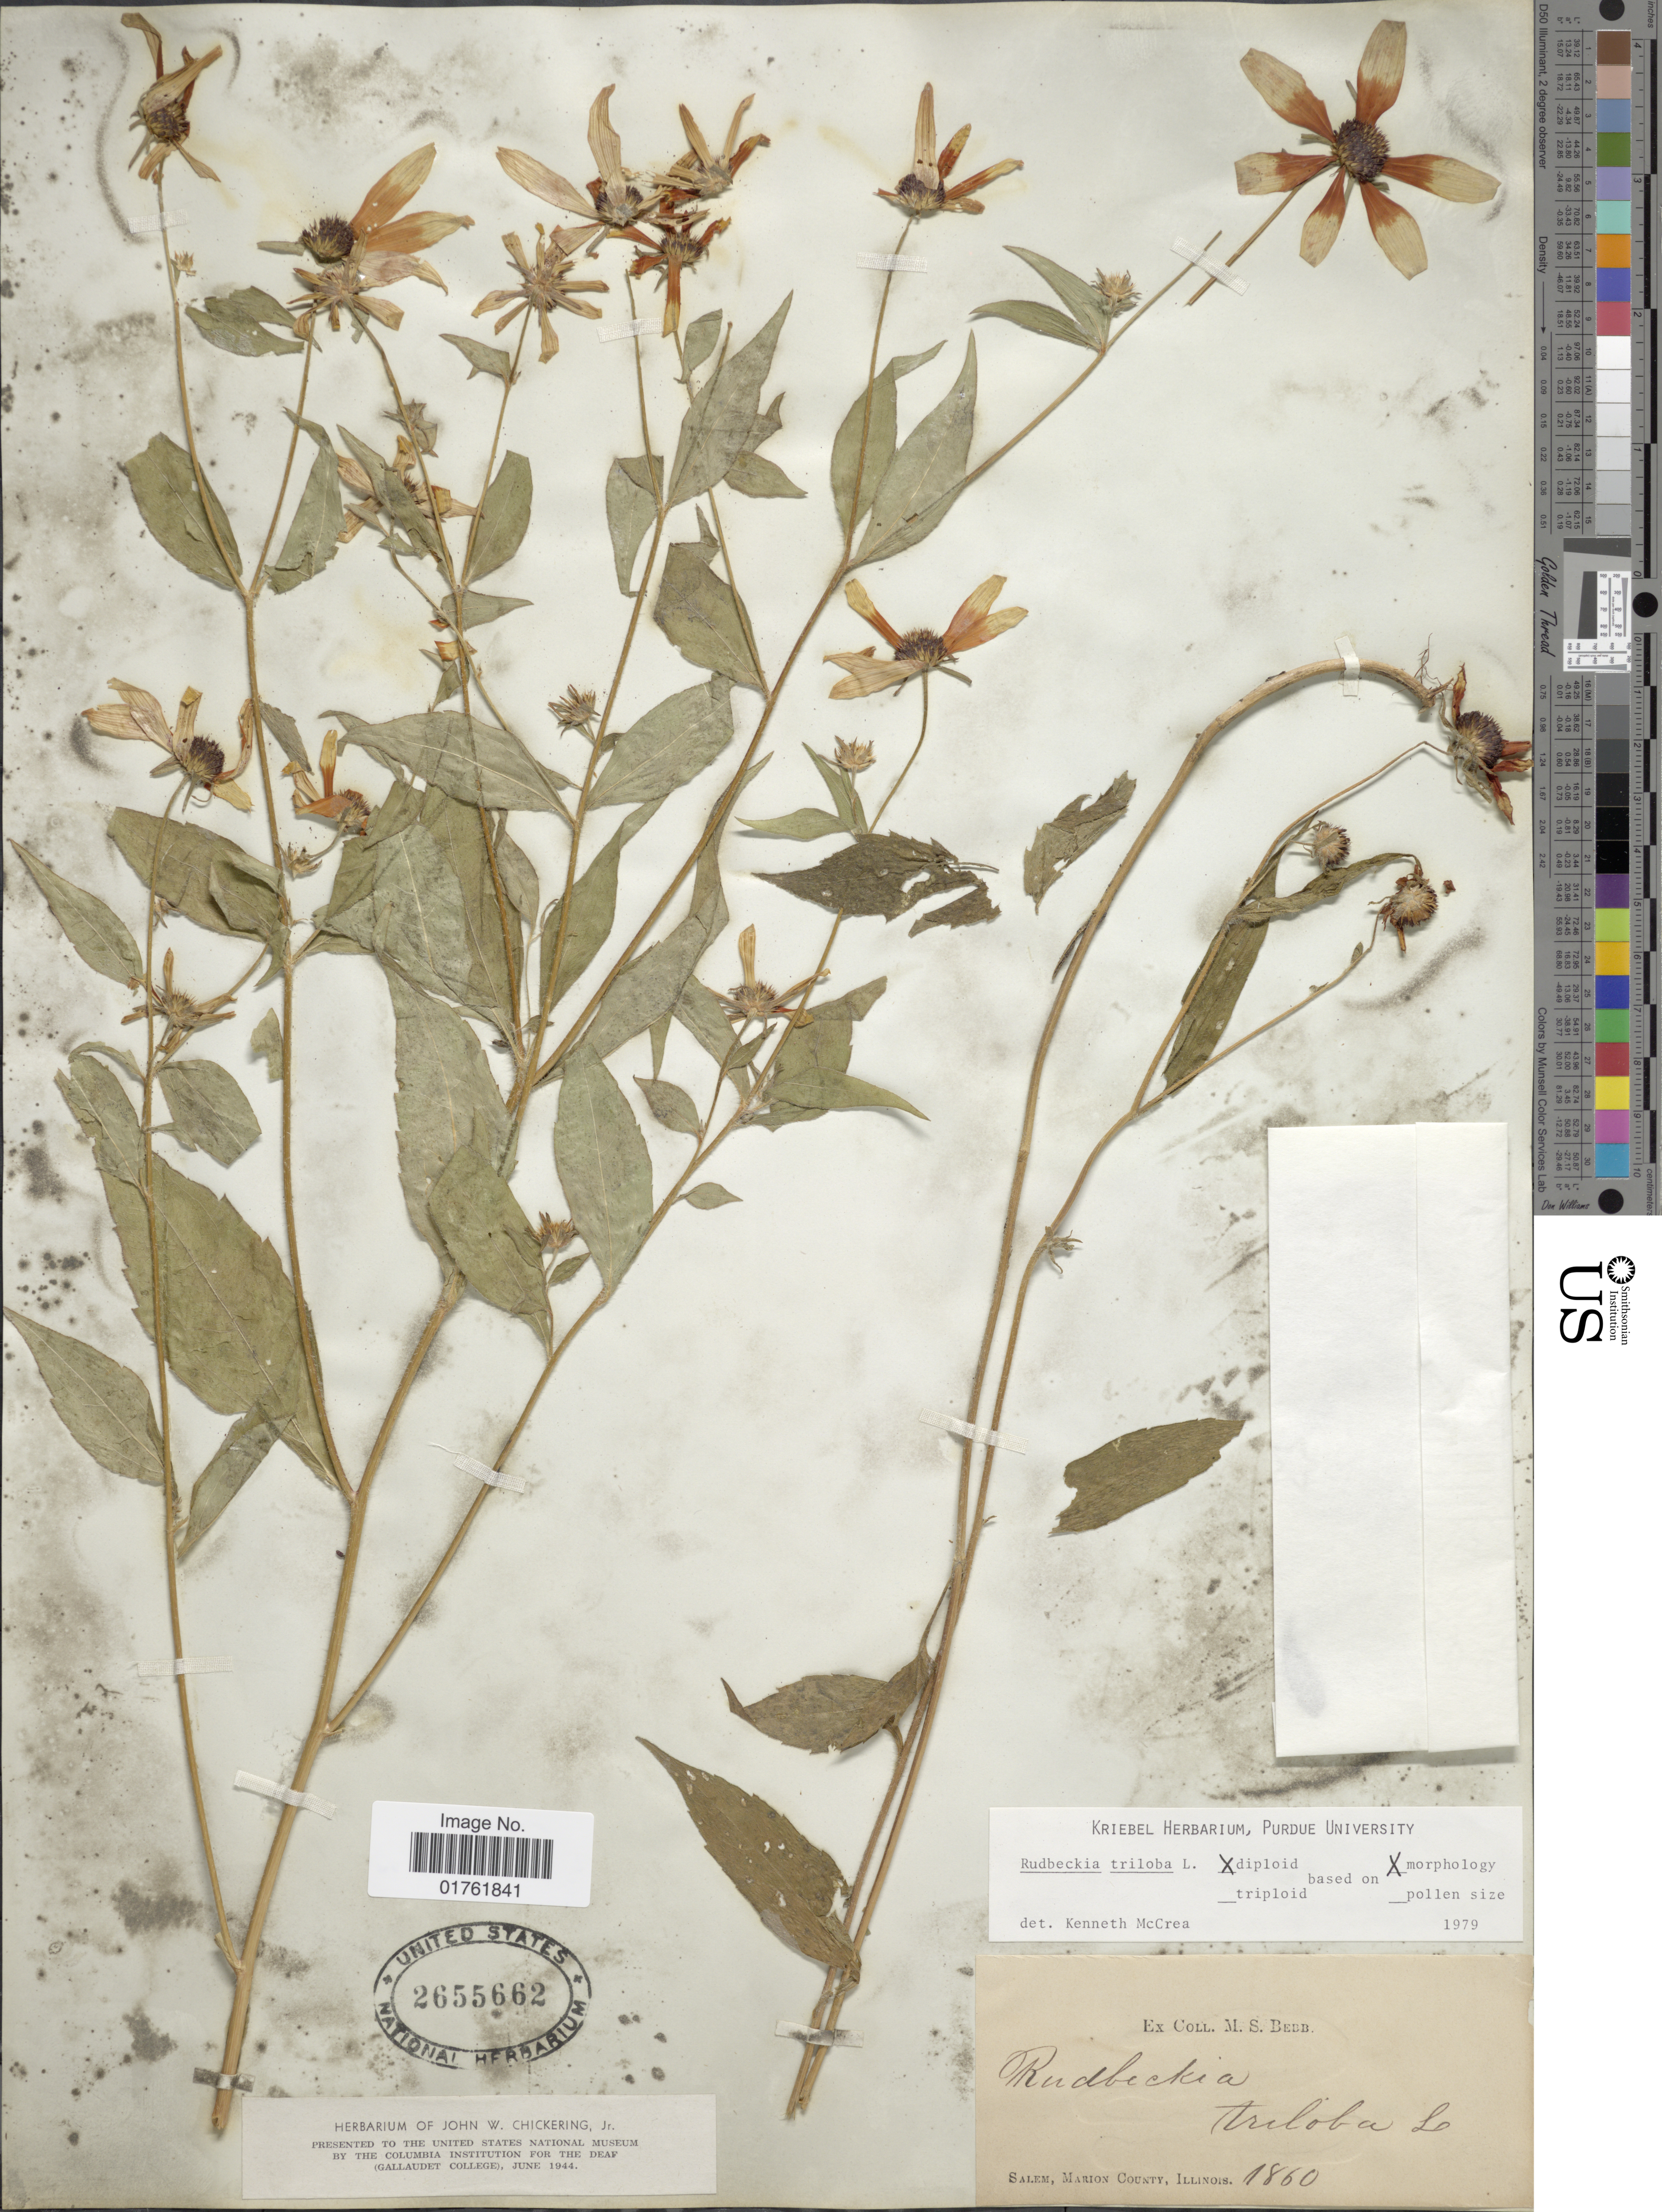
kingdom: Plantae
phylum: Tracheophyta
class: Magnoliopsida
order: Asterales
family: Asteraceae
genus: Rudbeckia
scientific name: Rudbeckia triloba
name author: L.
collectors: M. Bebb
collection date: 1860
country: United States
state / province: Illinois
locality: Salem, Marion County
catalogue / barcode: US 2655662